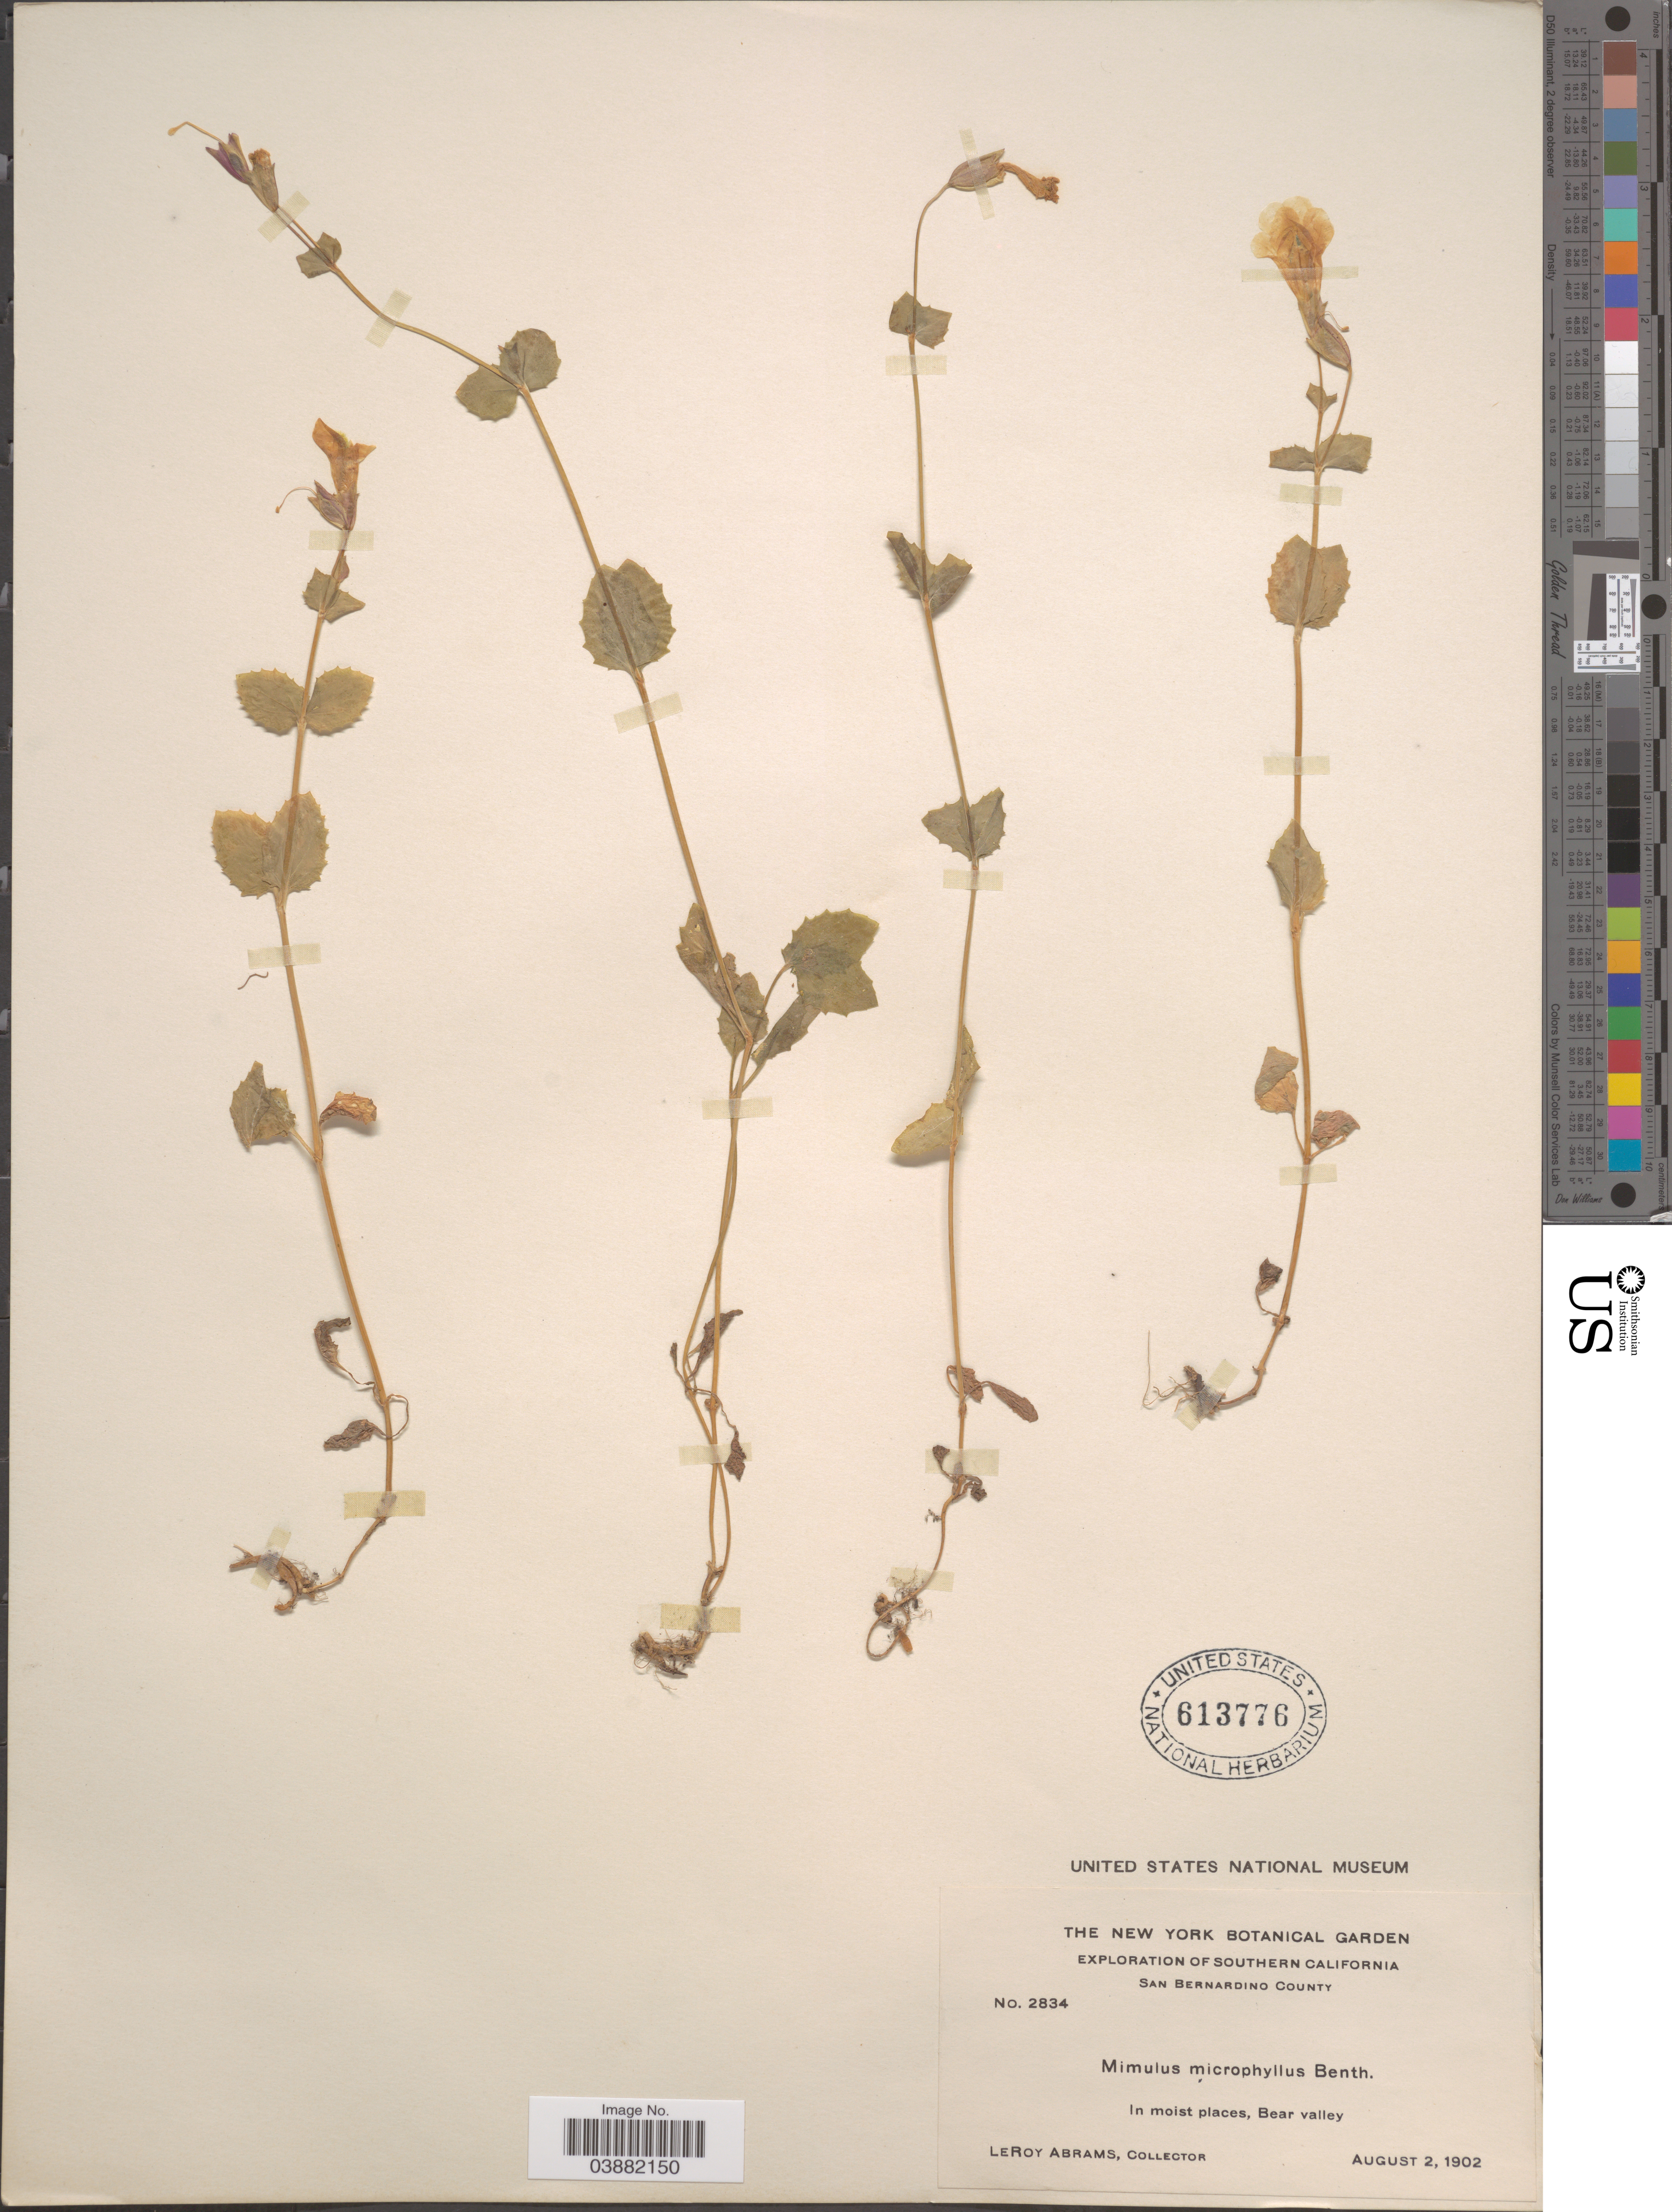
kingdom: Plantae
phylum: Tracheophyta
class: Magnoliopsida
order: Lamiales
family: Phrymaceae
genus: Mimulus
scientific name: Mimulus microphyllus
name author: Benth.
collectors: L. Abrams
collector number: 2834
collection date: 1902-08-02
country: United States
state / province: California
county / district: San Bernardino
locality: Southern California. San Bernardino County. Bear valley.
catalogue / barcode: US 613776